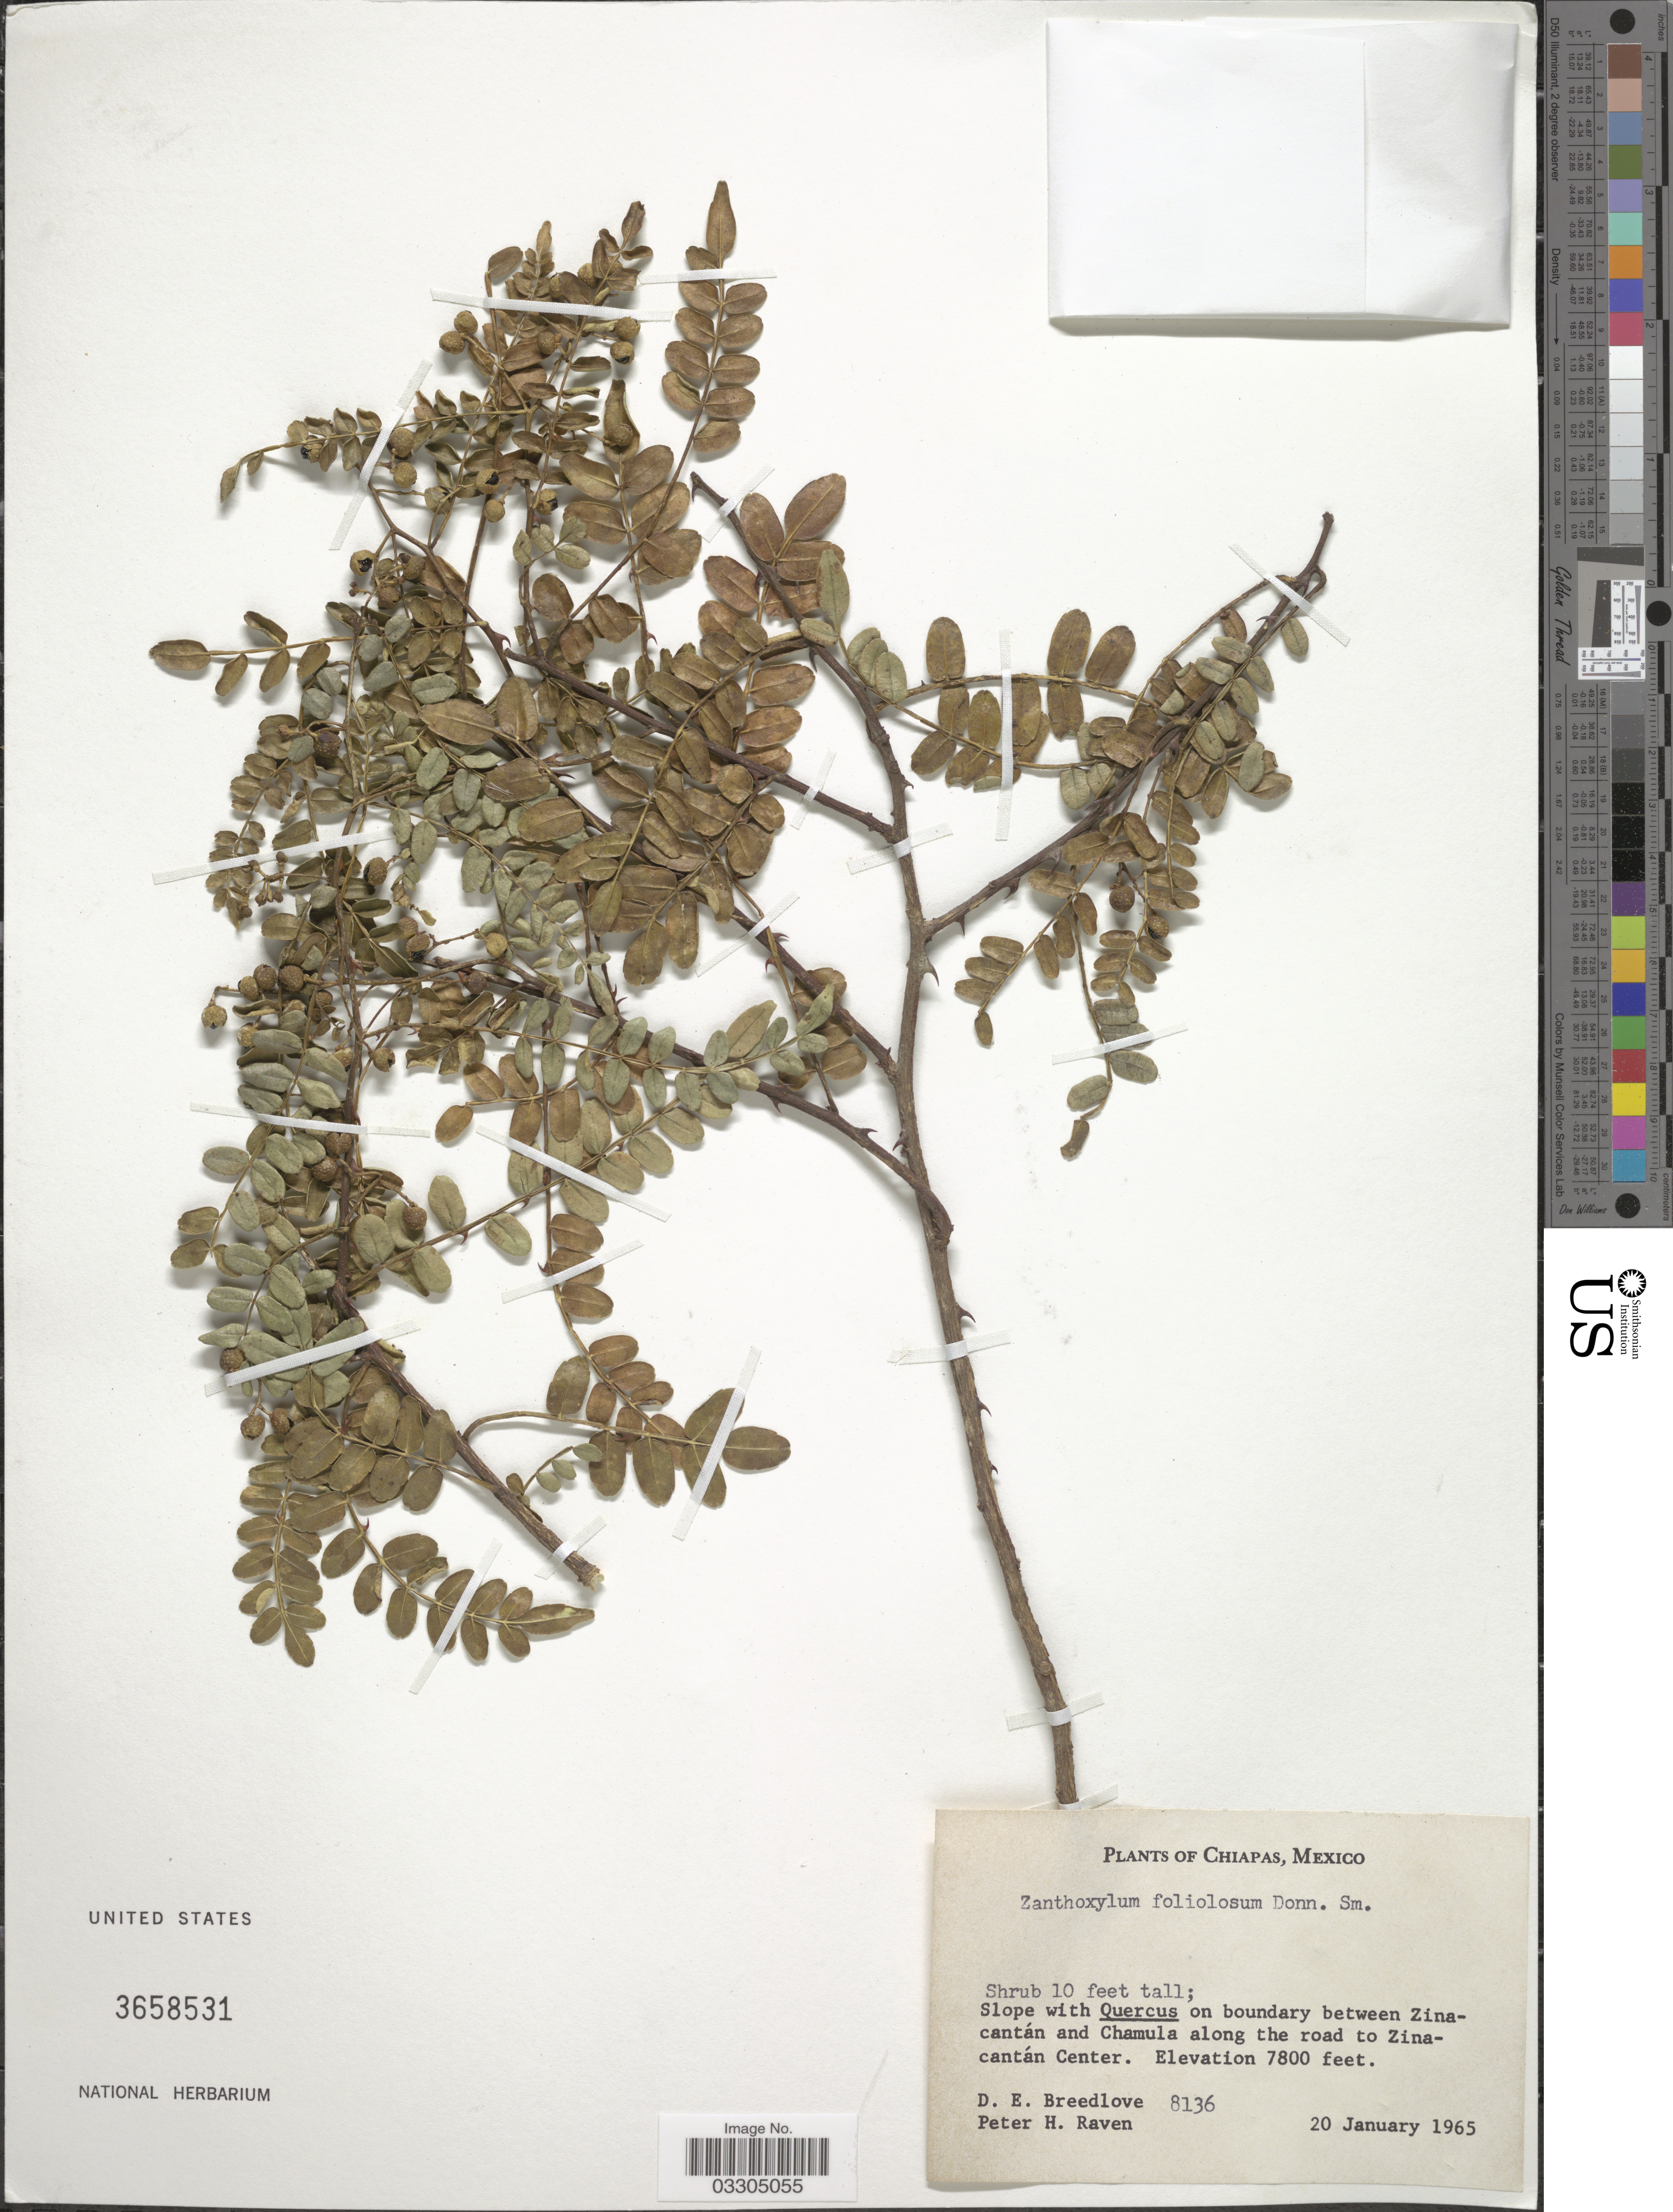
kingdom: Plantae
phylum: Tracheophyta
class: Magnoliopsida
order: Sapindales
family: Rutaceae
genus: Zanthoxylum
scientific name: Zanthoxylum foliolosum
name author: Donn. Sm.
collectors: D. E. Breedlove & P. Raven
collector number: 8136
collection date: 1965-01-20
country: Mexico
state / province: Chiapas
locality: Between Zinacantán and Chamula along the road to Zinacantán Center.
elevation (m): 2377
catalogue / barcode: US 3658531